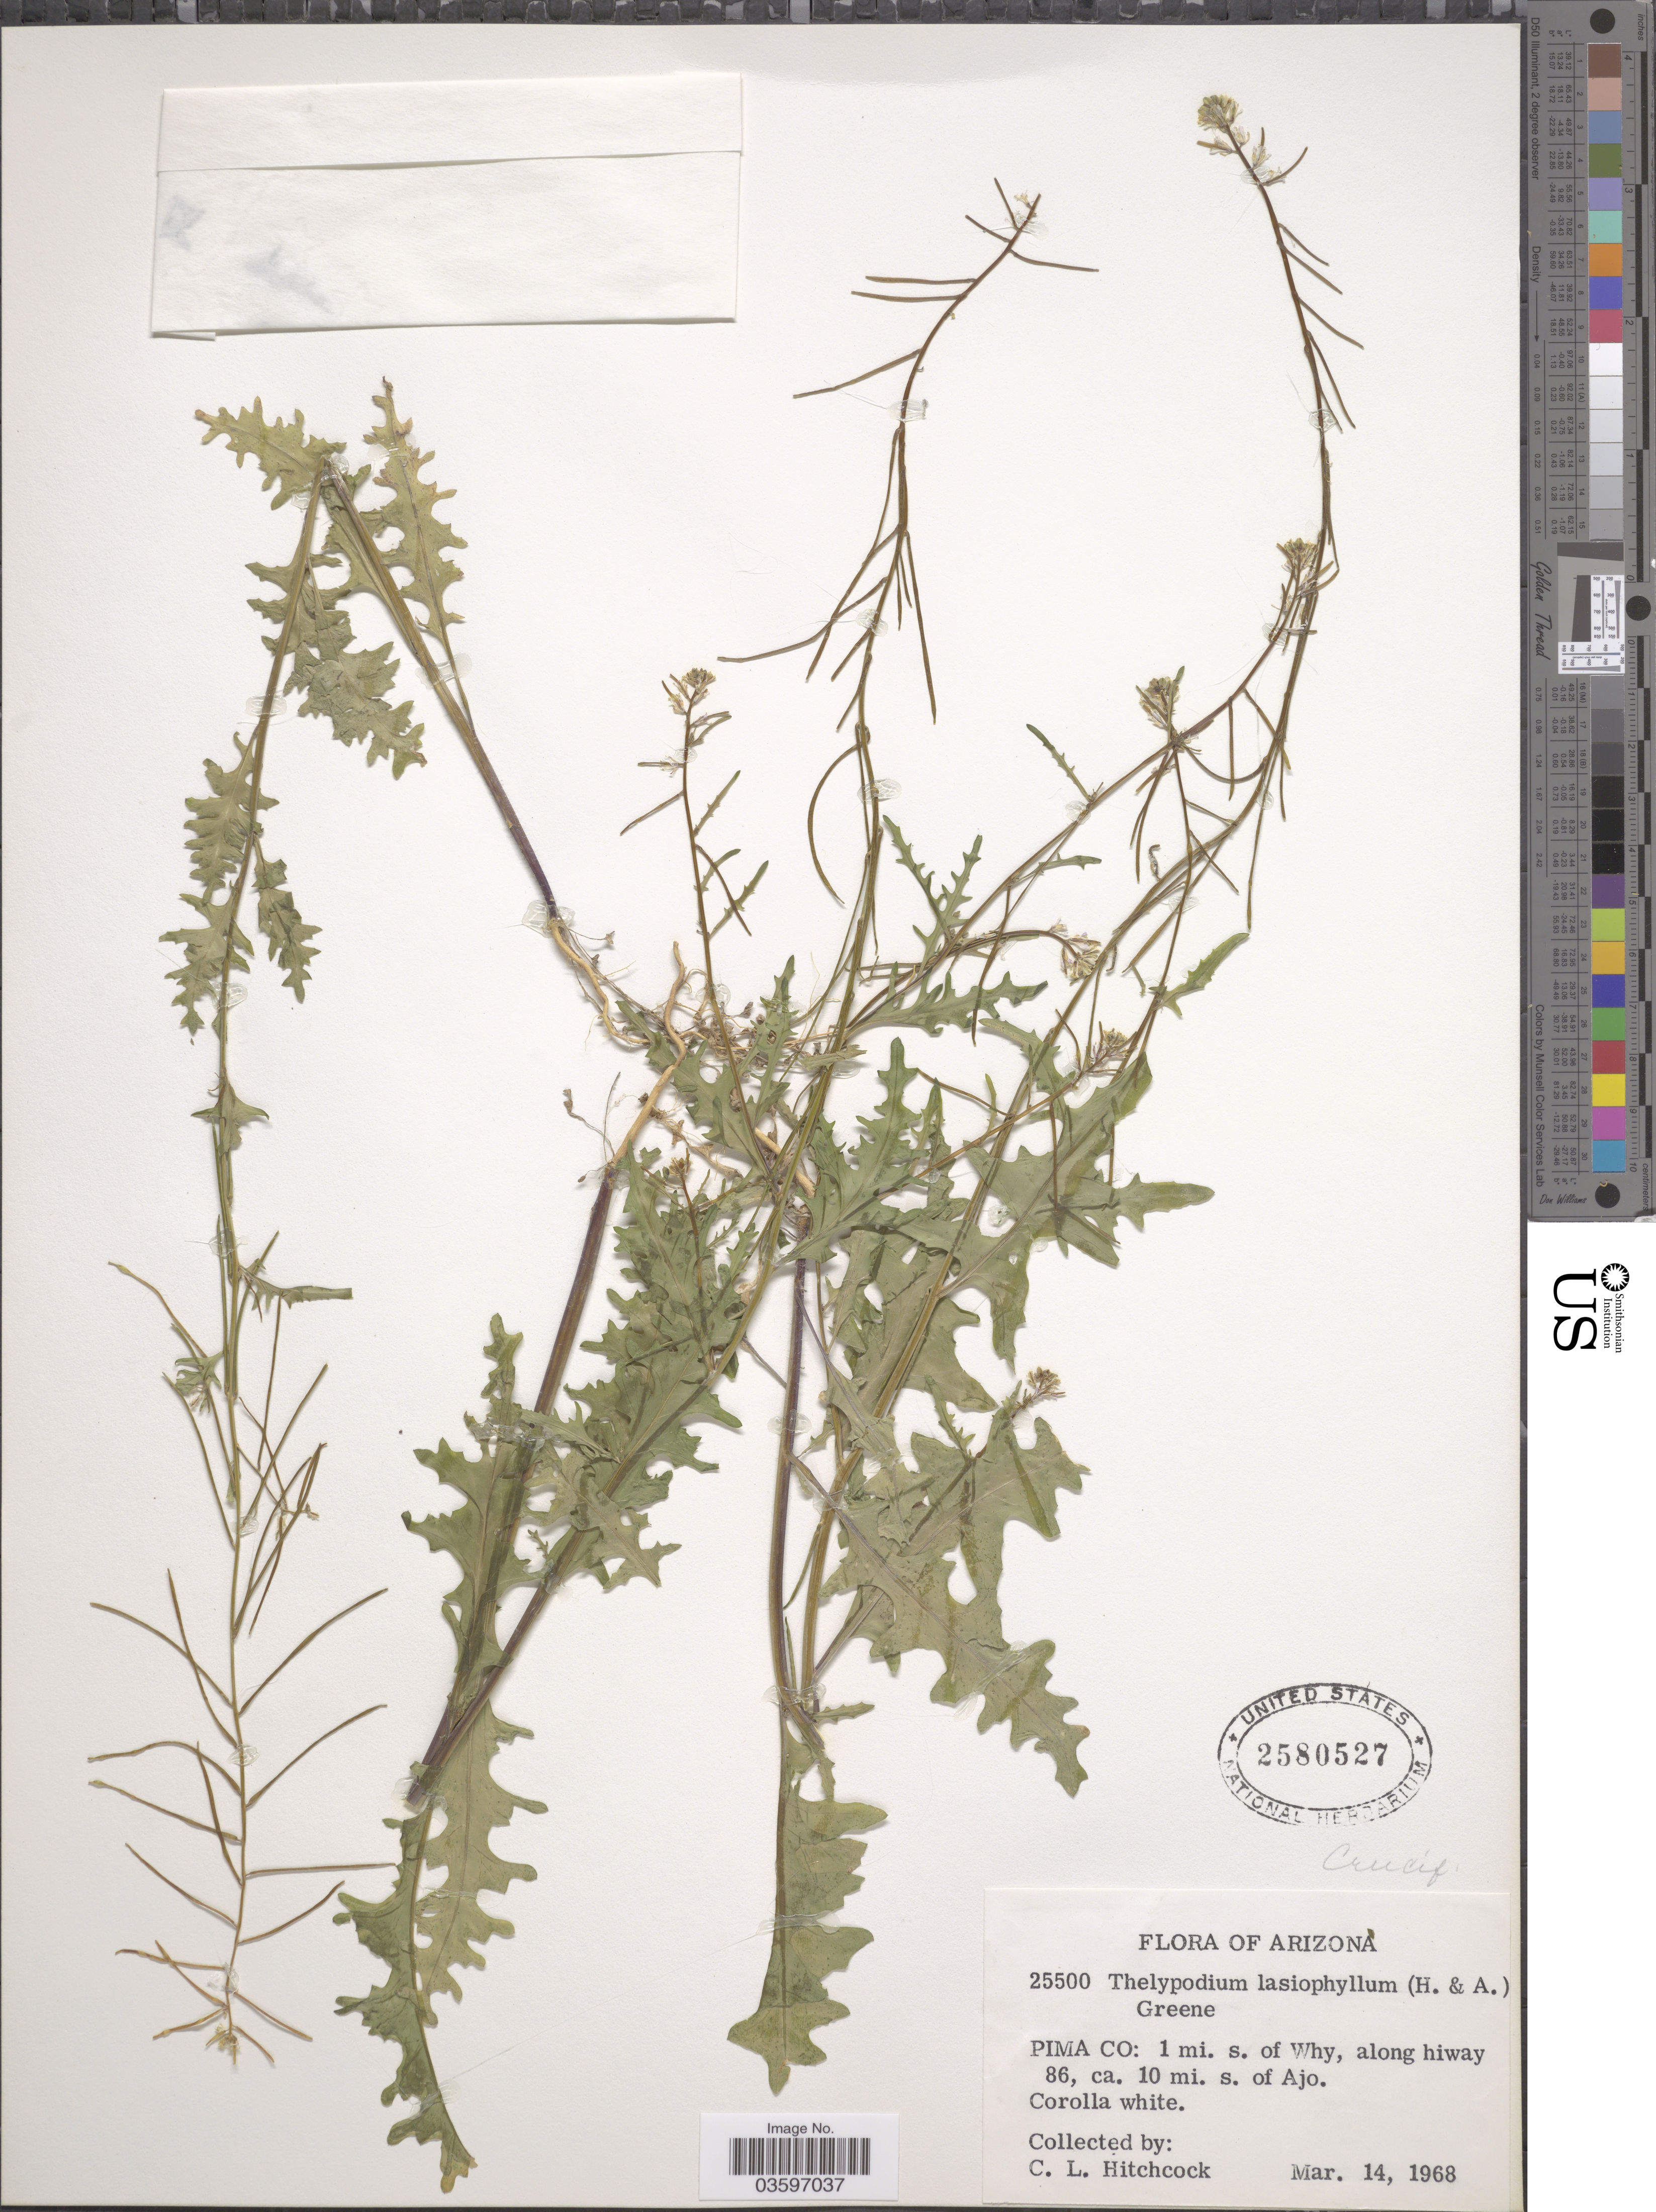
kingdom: Plantae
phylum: Tracheophyta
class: Magnoliopsida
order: Brassicales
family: Brassicaceae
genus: Caulanthus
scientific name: Caulanthus lasiophyllus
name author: (Hook. & Arn.) Payson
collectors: C. L. Hitchcock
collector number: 25500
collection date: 1968-03-14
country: United States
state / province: Arizona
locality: Pima Co: 1 mi. s. of Why, along hiway 86, ca. 10 mi. s. of Ajo.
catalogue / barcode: US 2580527